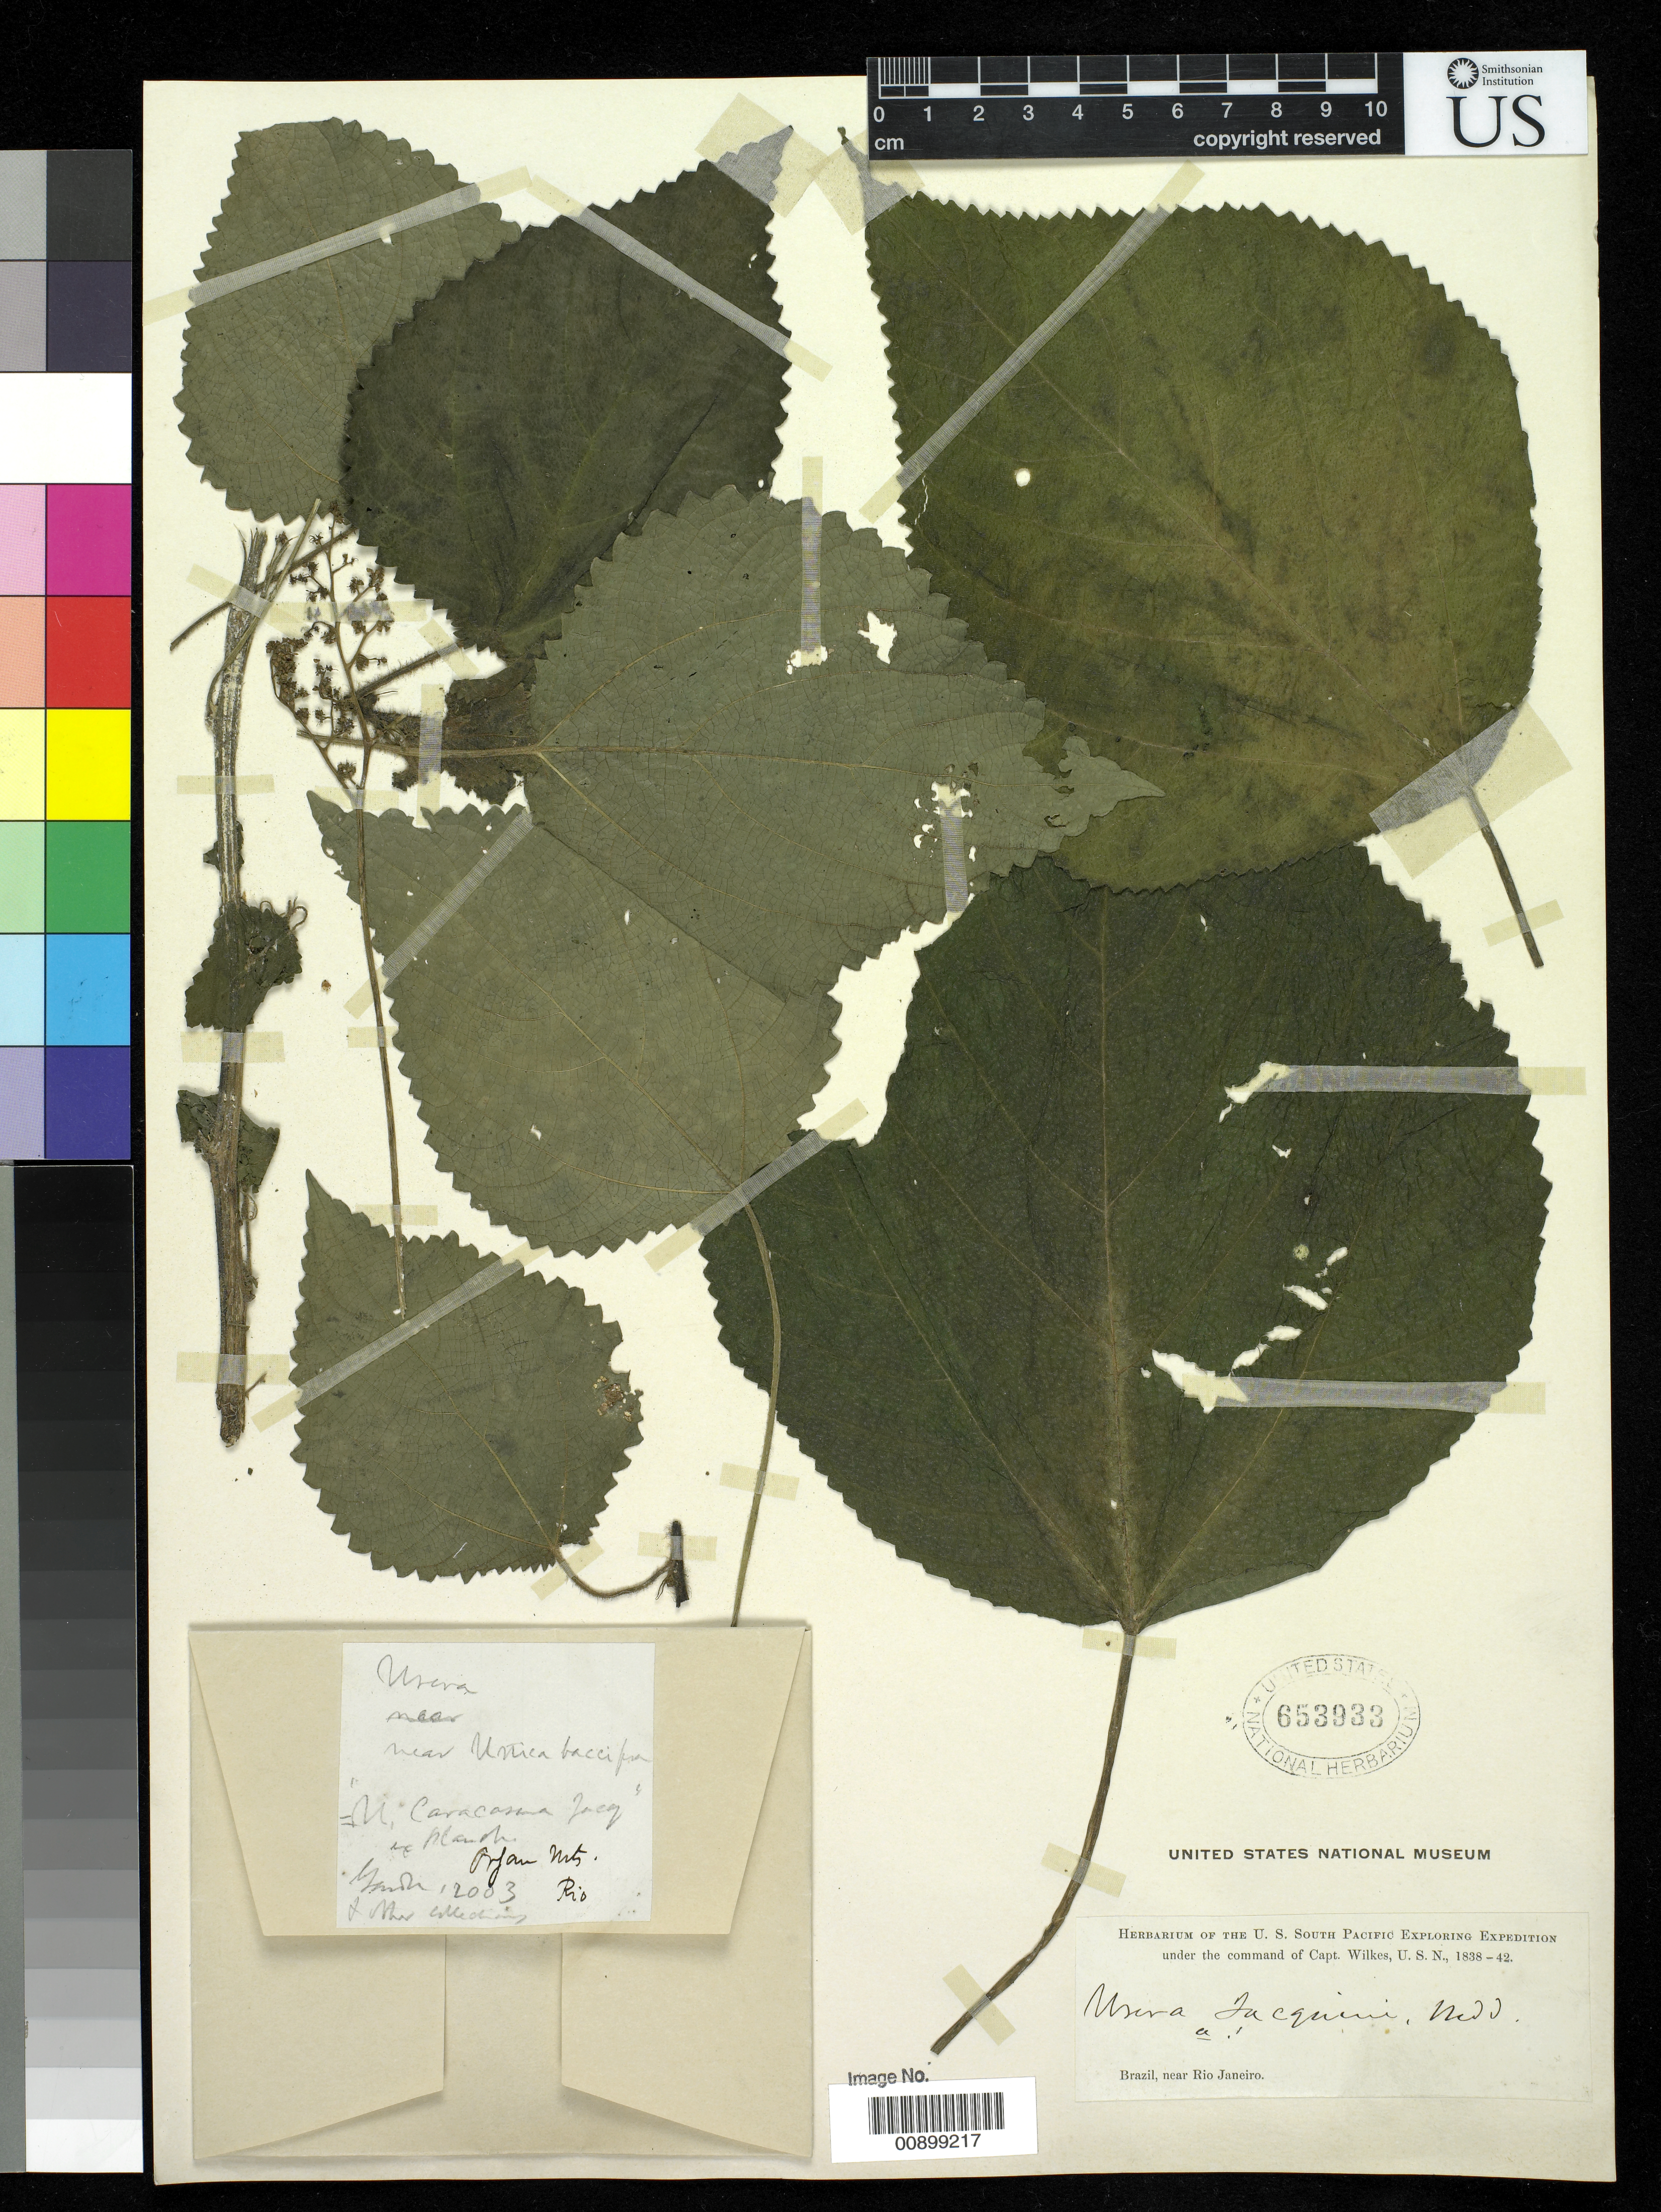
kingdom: Plantae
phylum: Tracheophyta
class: Magnoliopsida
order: Rosales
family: Urticaceae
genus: Urera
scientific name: Urera caracasana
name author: (Jacq.) Gaudich. ex Griseb.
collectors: Wilkes Explor. Exped.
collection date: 1838/1842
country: Brazil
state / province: Rio de Janeiro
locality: Organ Mountains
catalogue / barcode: US 653933